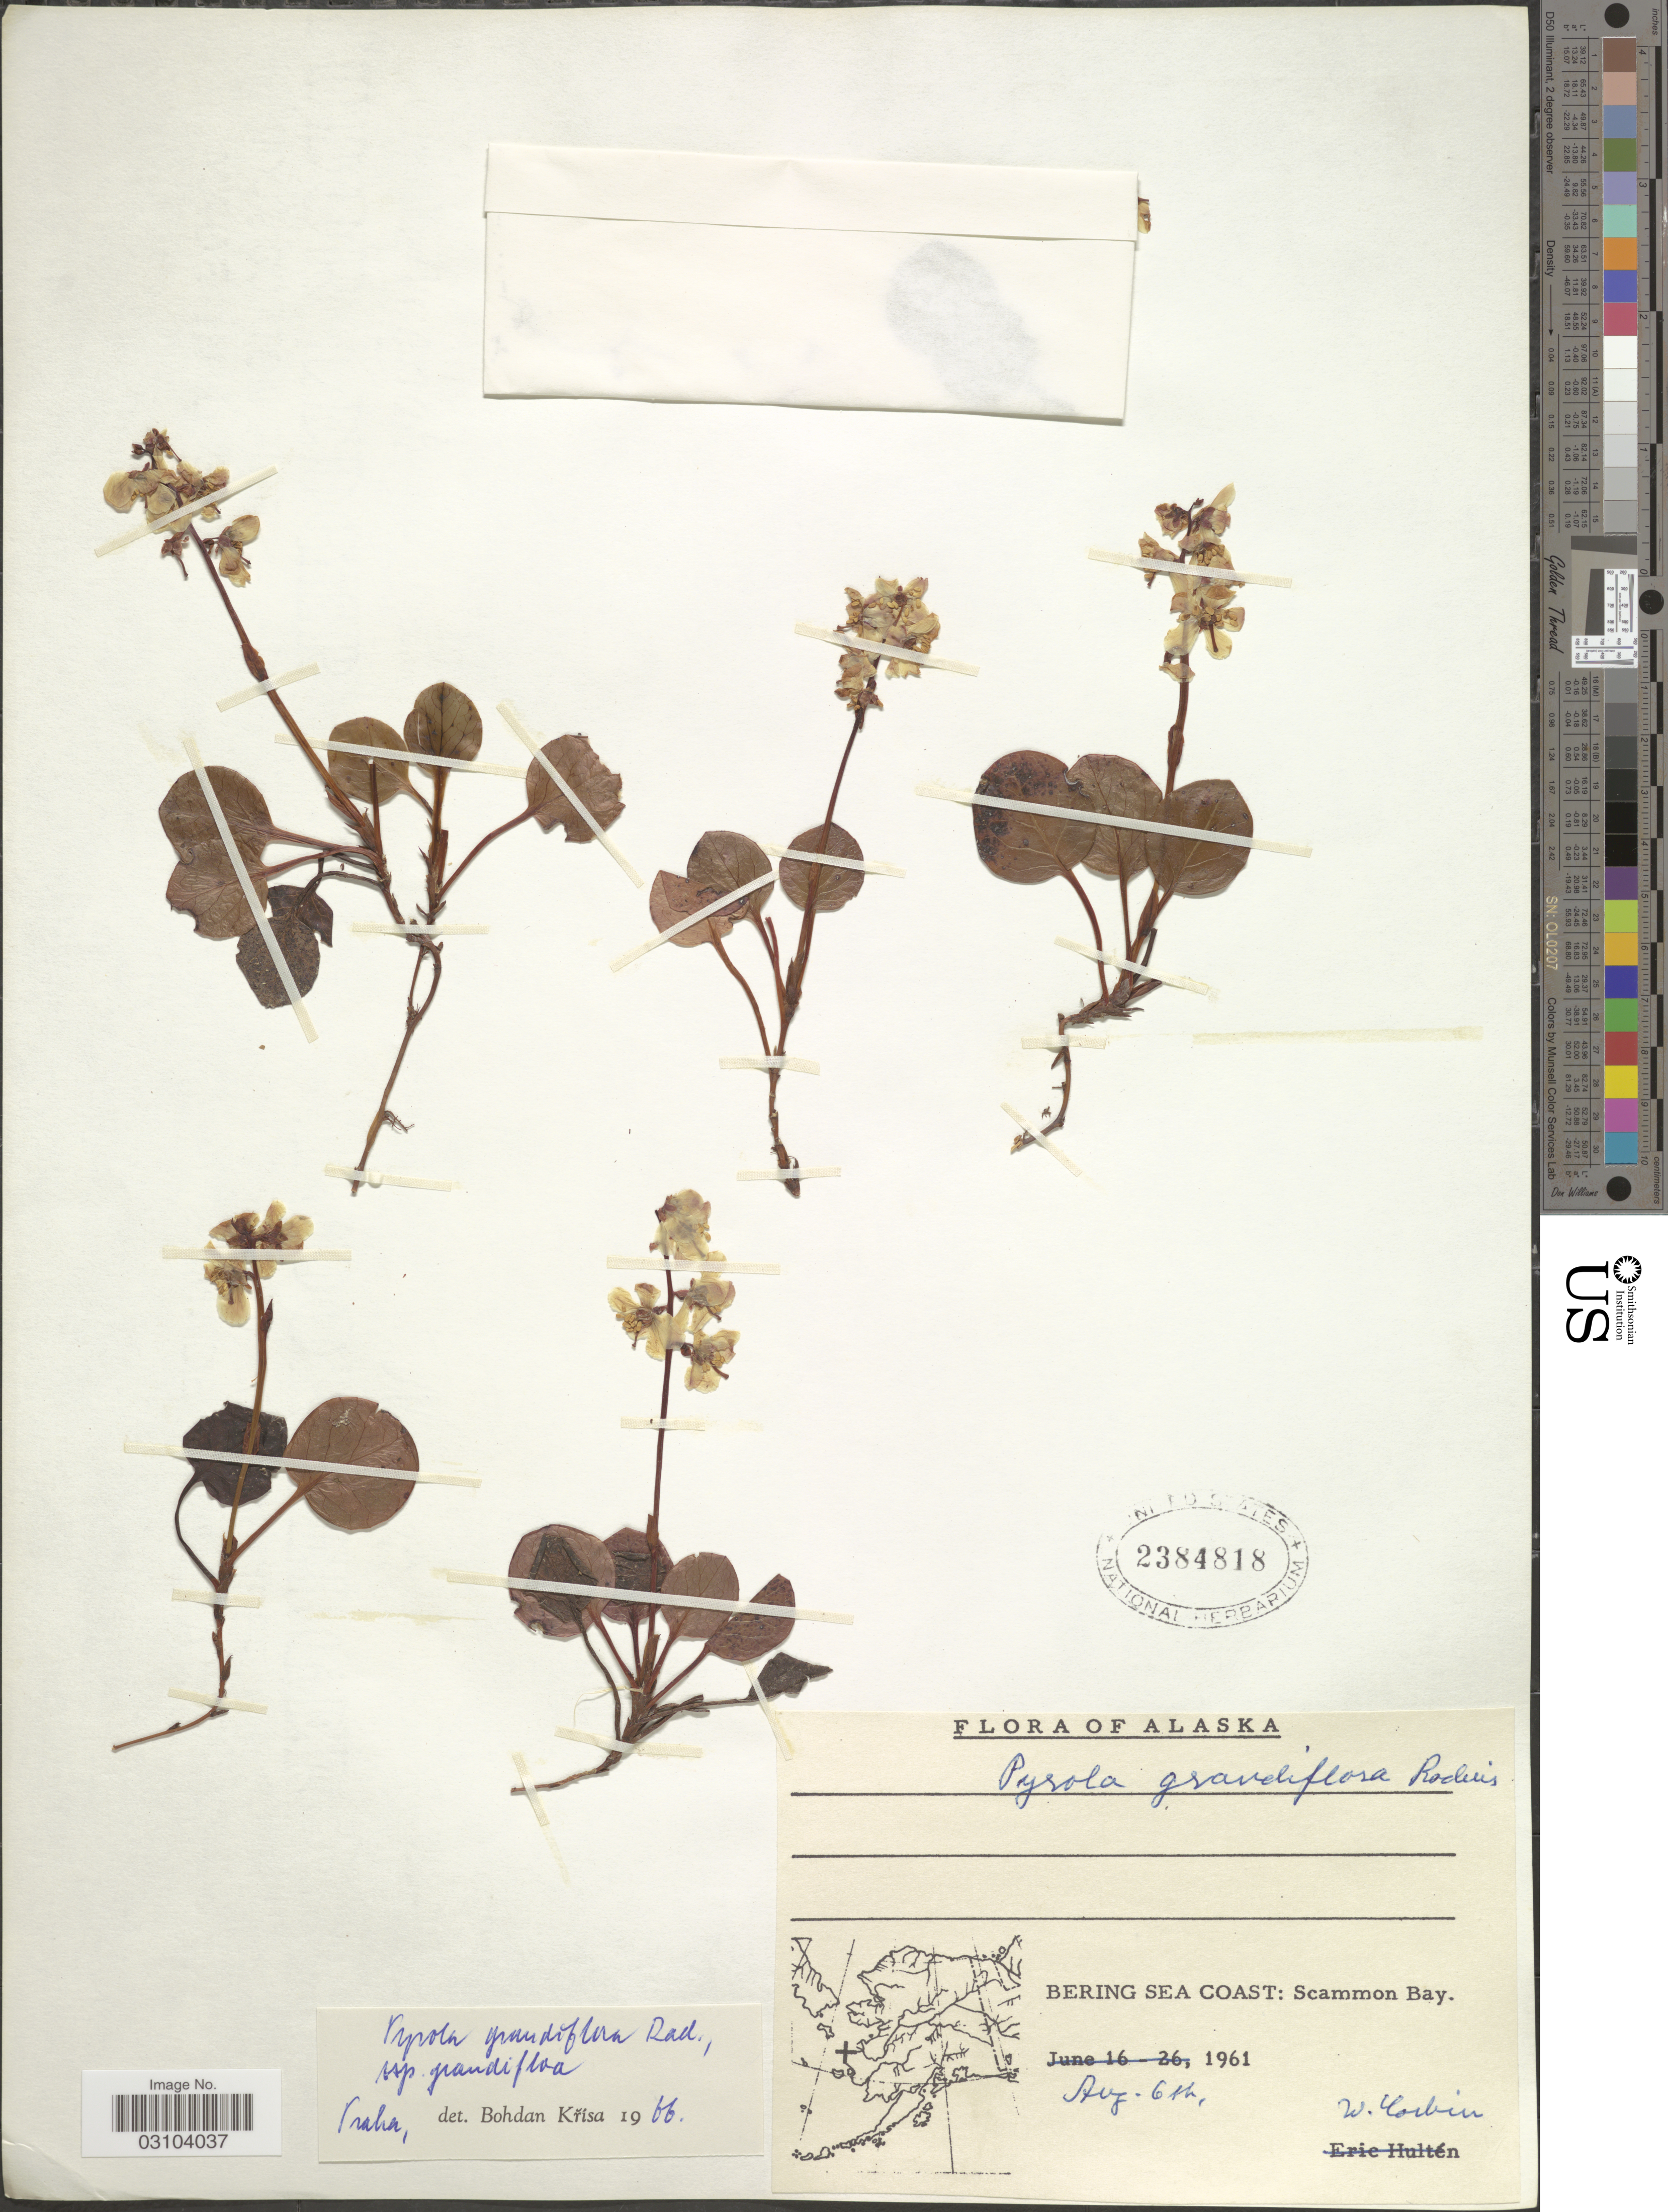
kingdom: Plantae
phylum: Tracheophyta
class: Magnoliopsida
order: Ericales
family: Ericaceae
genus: Pyrola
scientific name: Pyrola grandiflora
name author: Radius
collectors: W. Corbin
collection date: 1961-08-06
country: United States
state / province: Alaska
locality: Bering Sea Coast: Scammon Bay.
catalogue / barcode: US 2384818